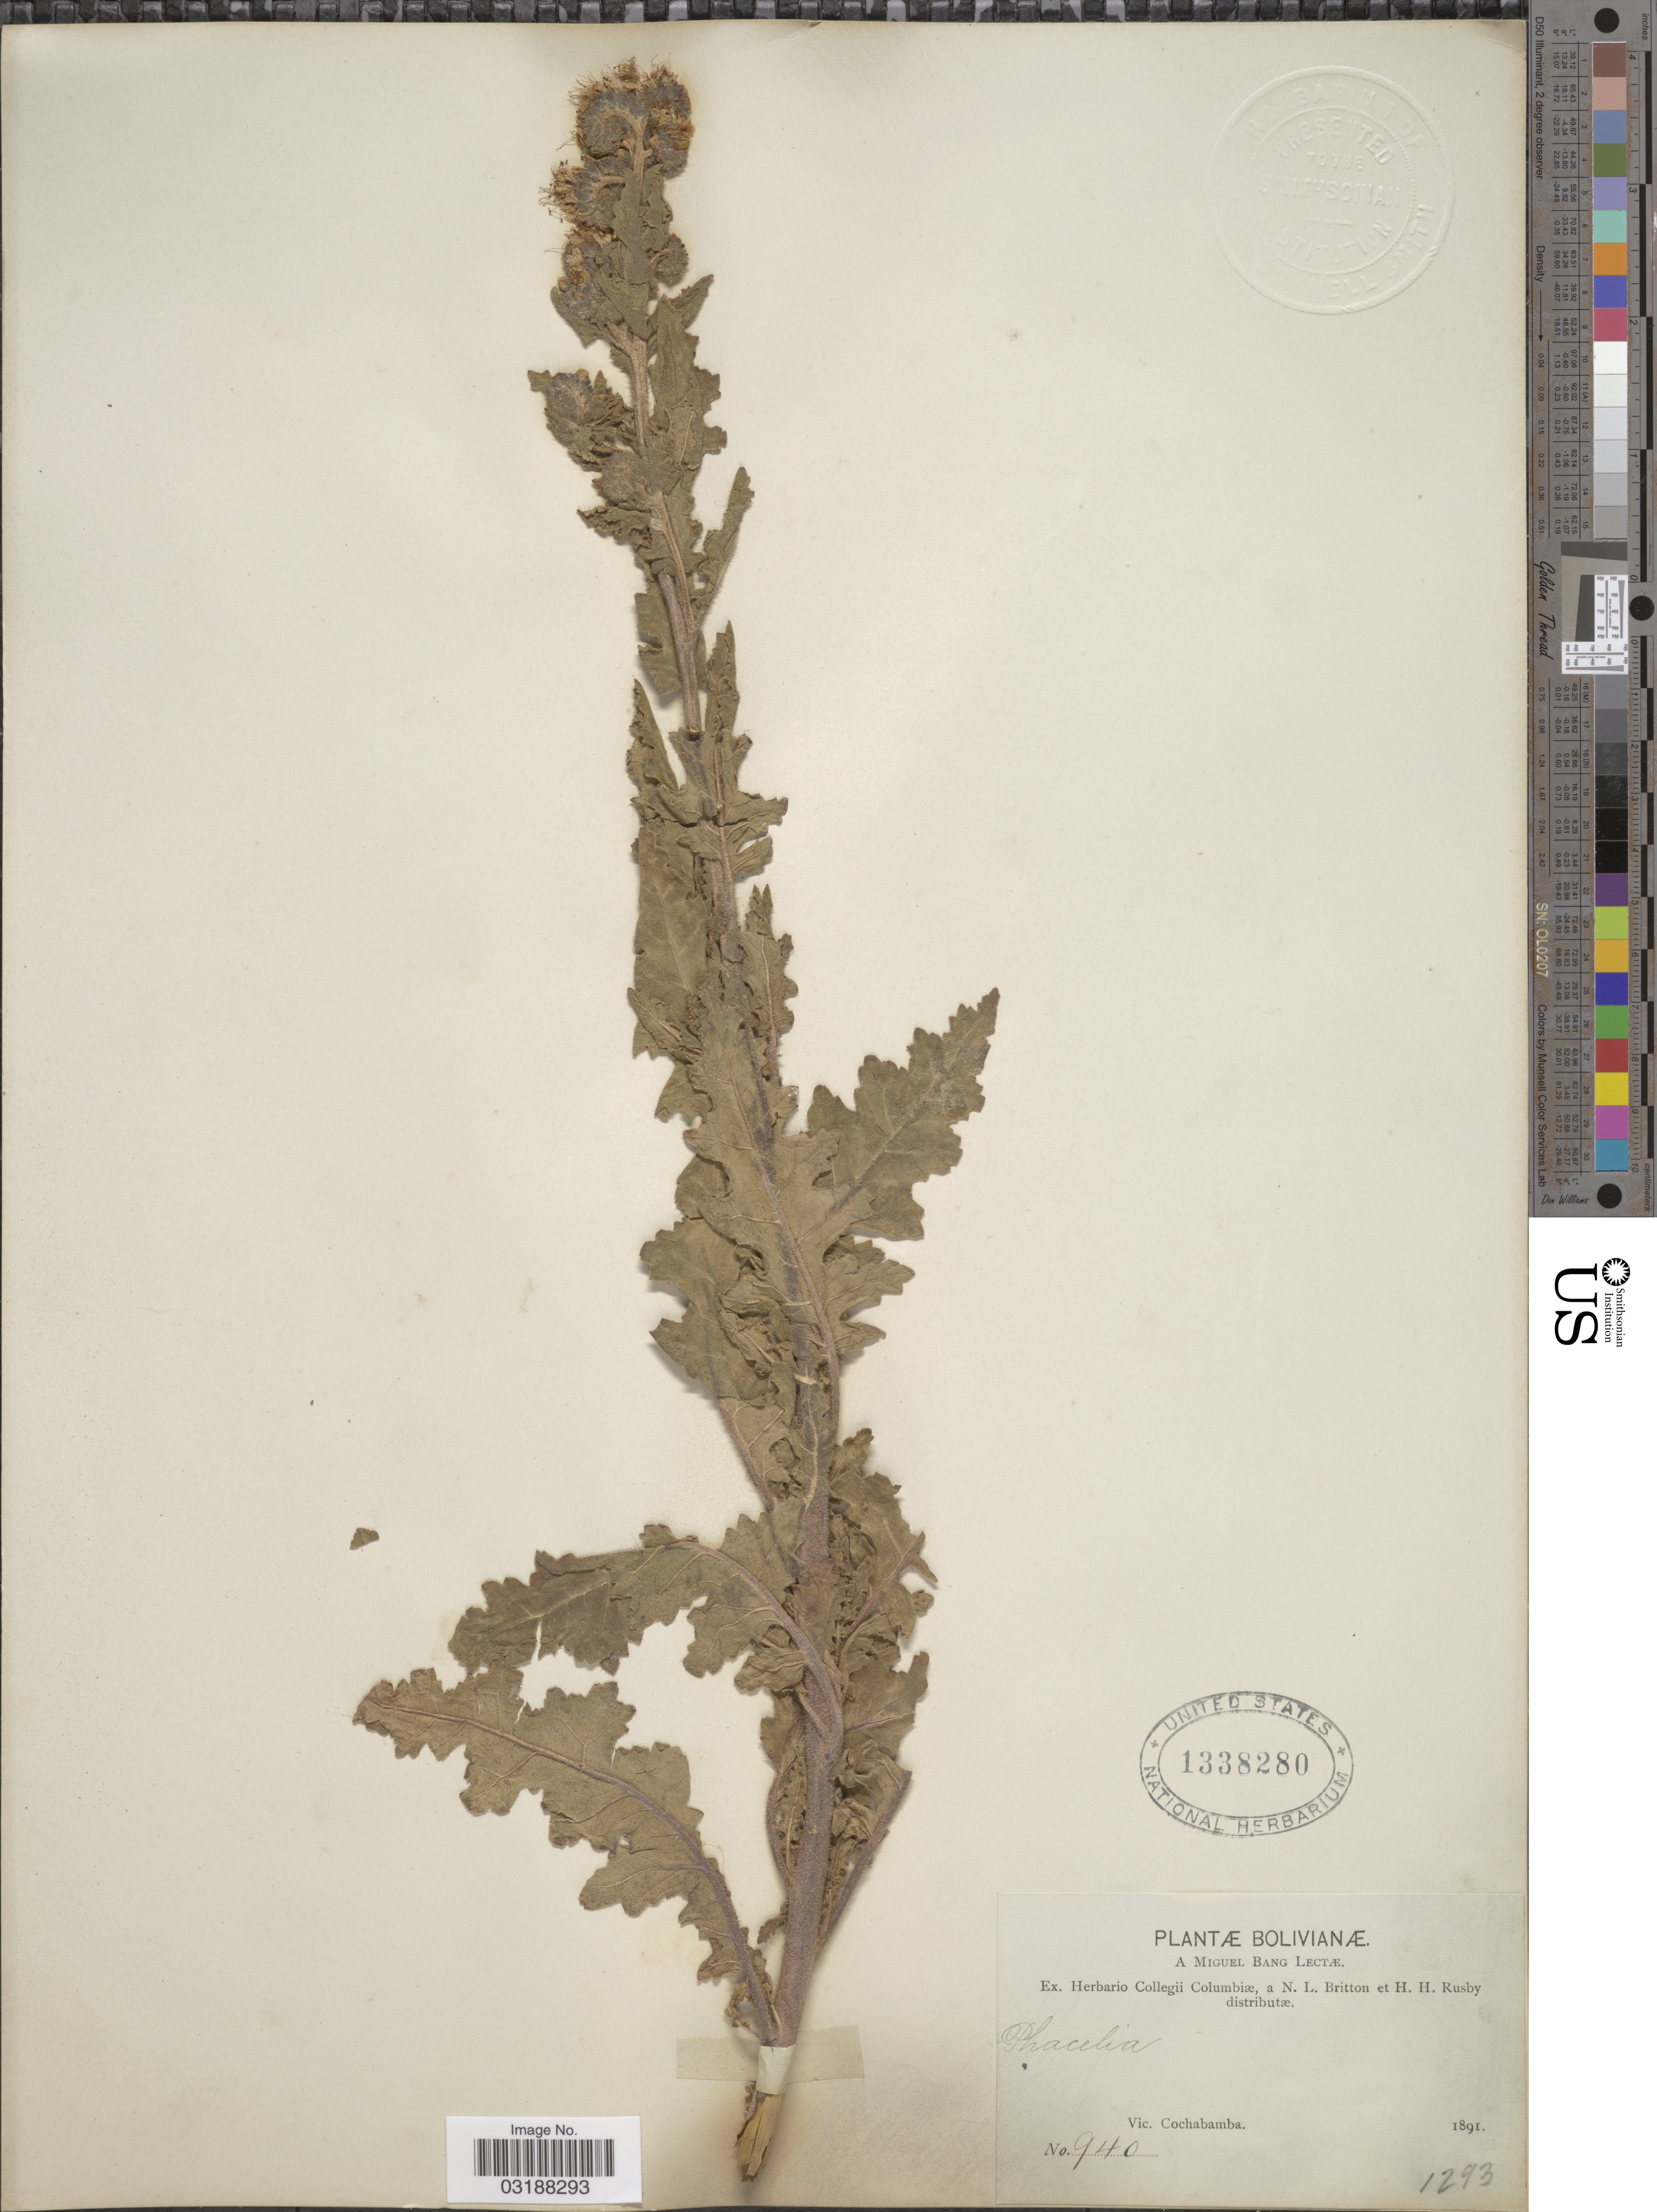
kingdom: Plantae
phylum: Tracheophyta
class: Magnoliopsida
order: Boraginales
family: Hydrophyllaceae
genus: Phacelia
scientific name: Phacelia pinnatifida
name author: Griseb. ex Wedd.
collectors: M. Bang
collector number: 940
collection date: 1891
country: Bolivia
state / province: Cochabamba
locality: Vic. Cochabamba.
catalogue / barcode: US 1338280